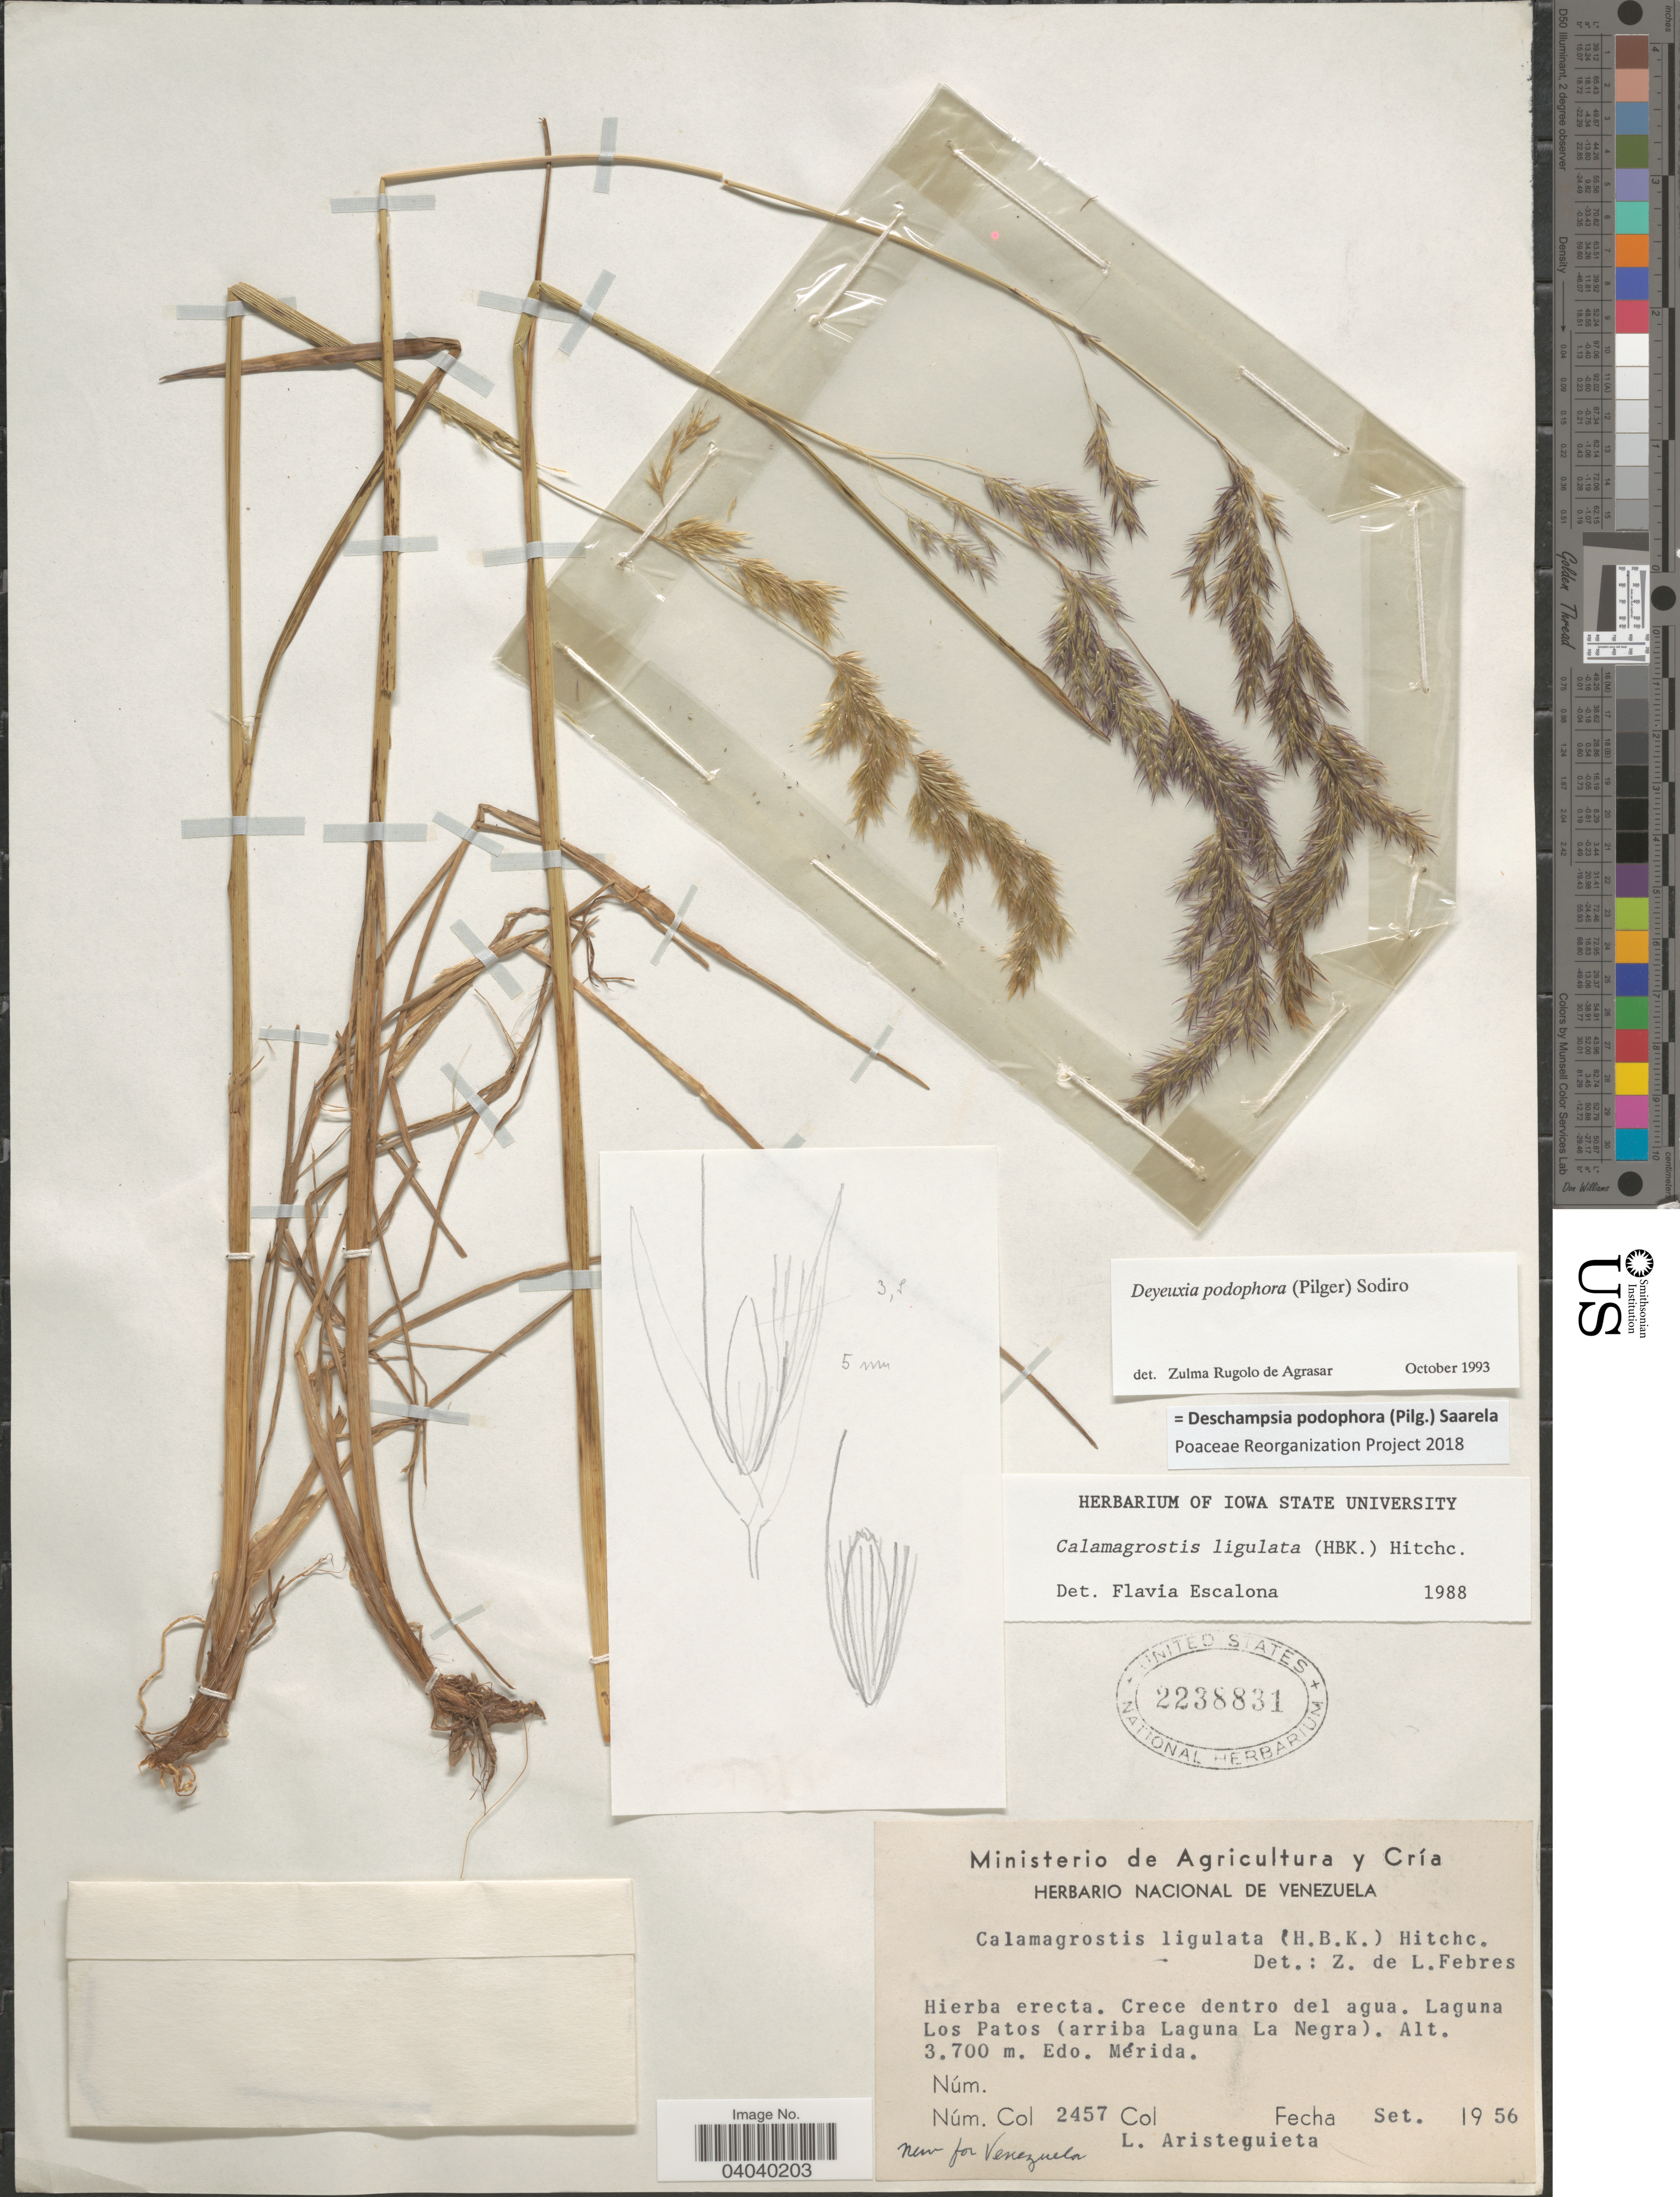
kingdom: Plantae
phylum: Tracheophyta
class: Liliopsida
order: Poales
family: Poaceae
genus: Deschampsia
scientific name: Deschampsia podophora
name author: (Pilg.) Saarela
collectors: L. Aristeguieta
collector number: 2457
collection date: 1956-09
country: Venezuela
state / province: Merida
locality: Crece dentro del agua. Laguna Los Patos (arriba Laguna La Negra).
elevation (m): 3700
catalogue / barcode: US 2238831